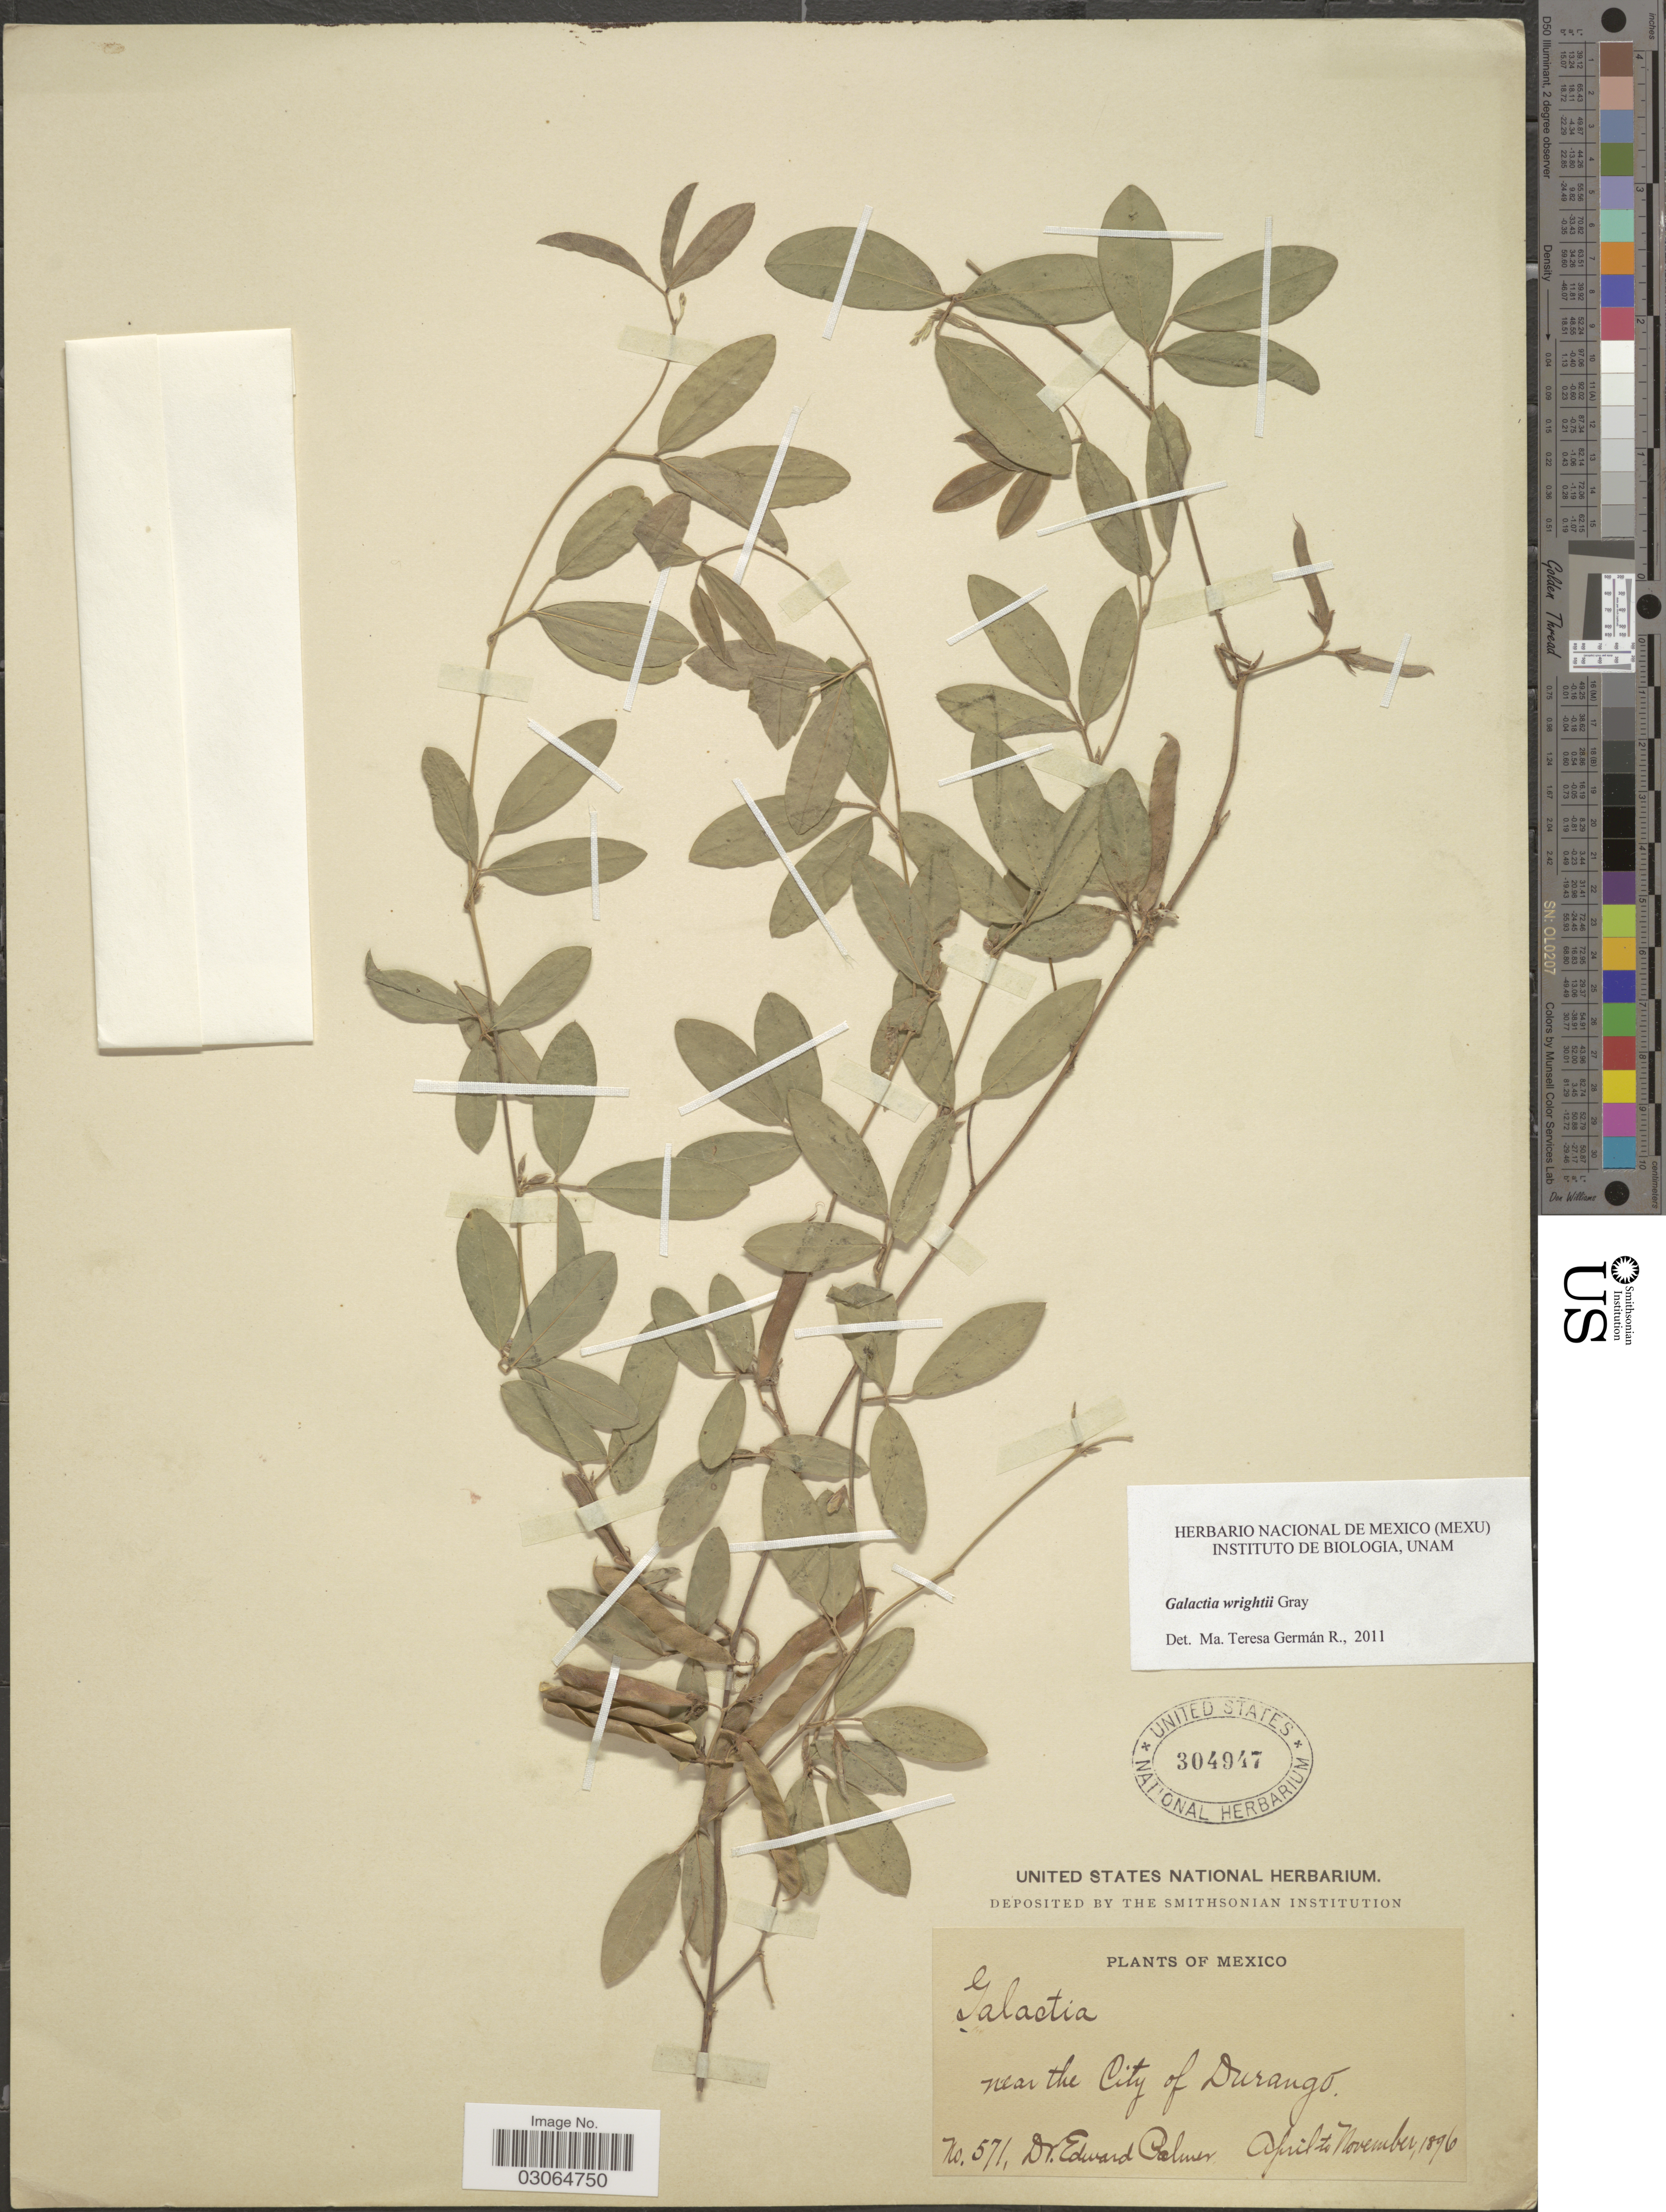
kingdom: Plantae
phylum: Tracheophyta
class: Magnoliopsida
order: Fabales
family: Fabaceae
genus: Galactia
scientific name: Galactia wrightii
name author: A. Gray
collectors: E. Palmer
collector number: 571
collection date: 1896-04/1896-11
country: Mexico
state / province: Durango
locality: Near the City of Durango.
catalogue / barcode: US 304947